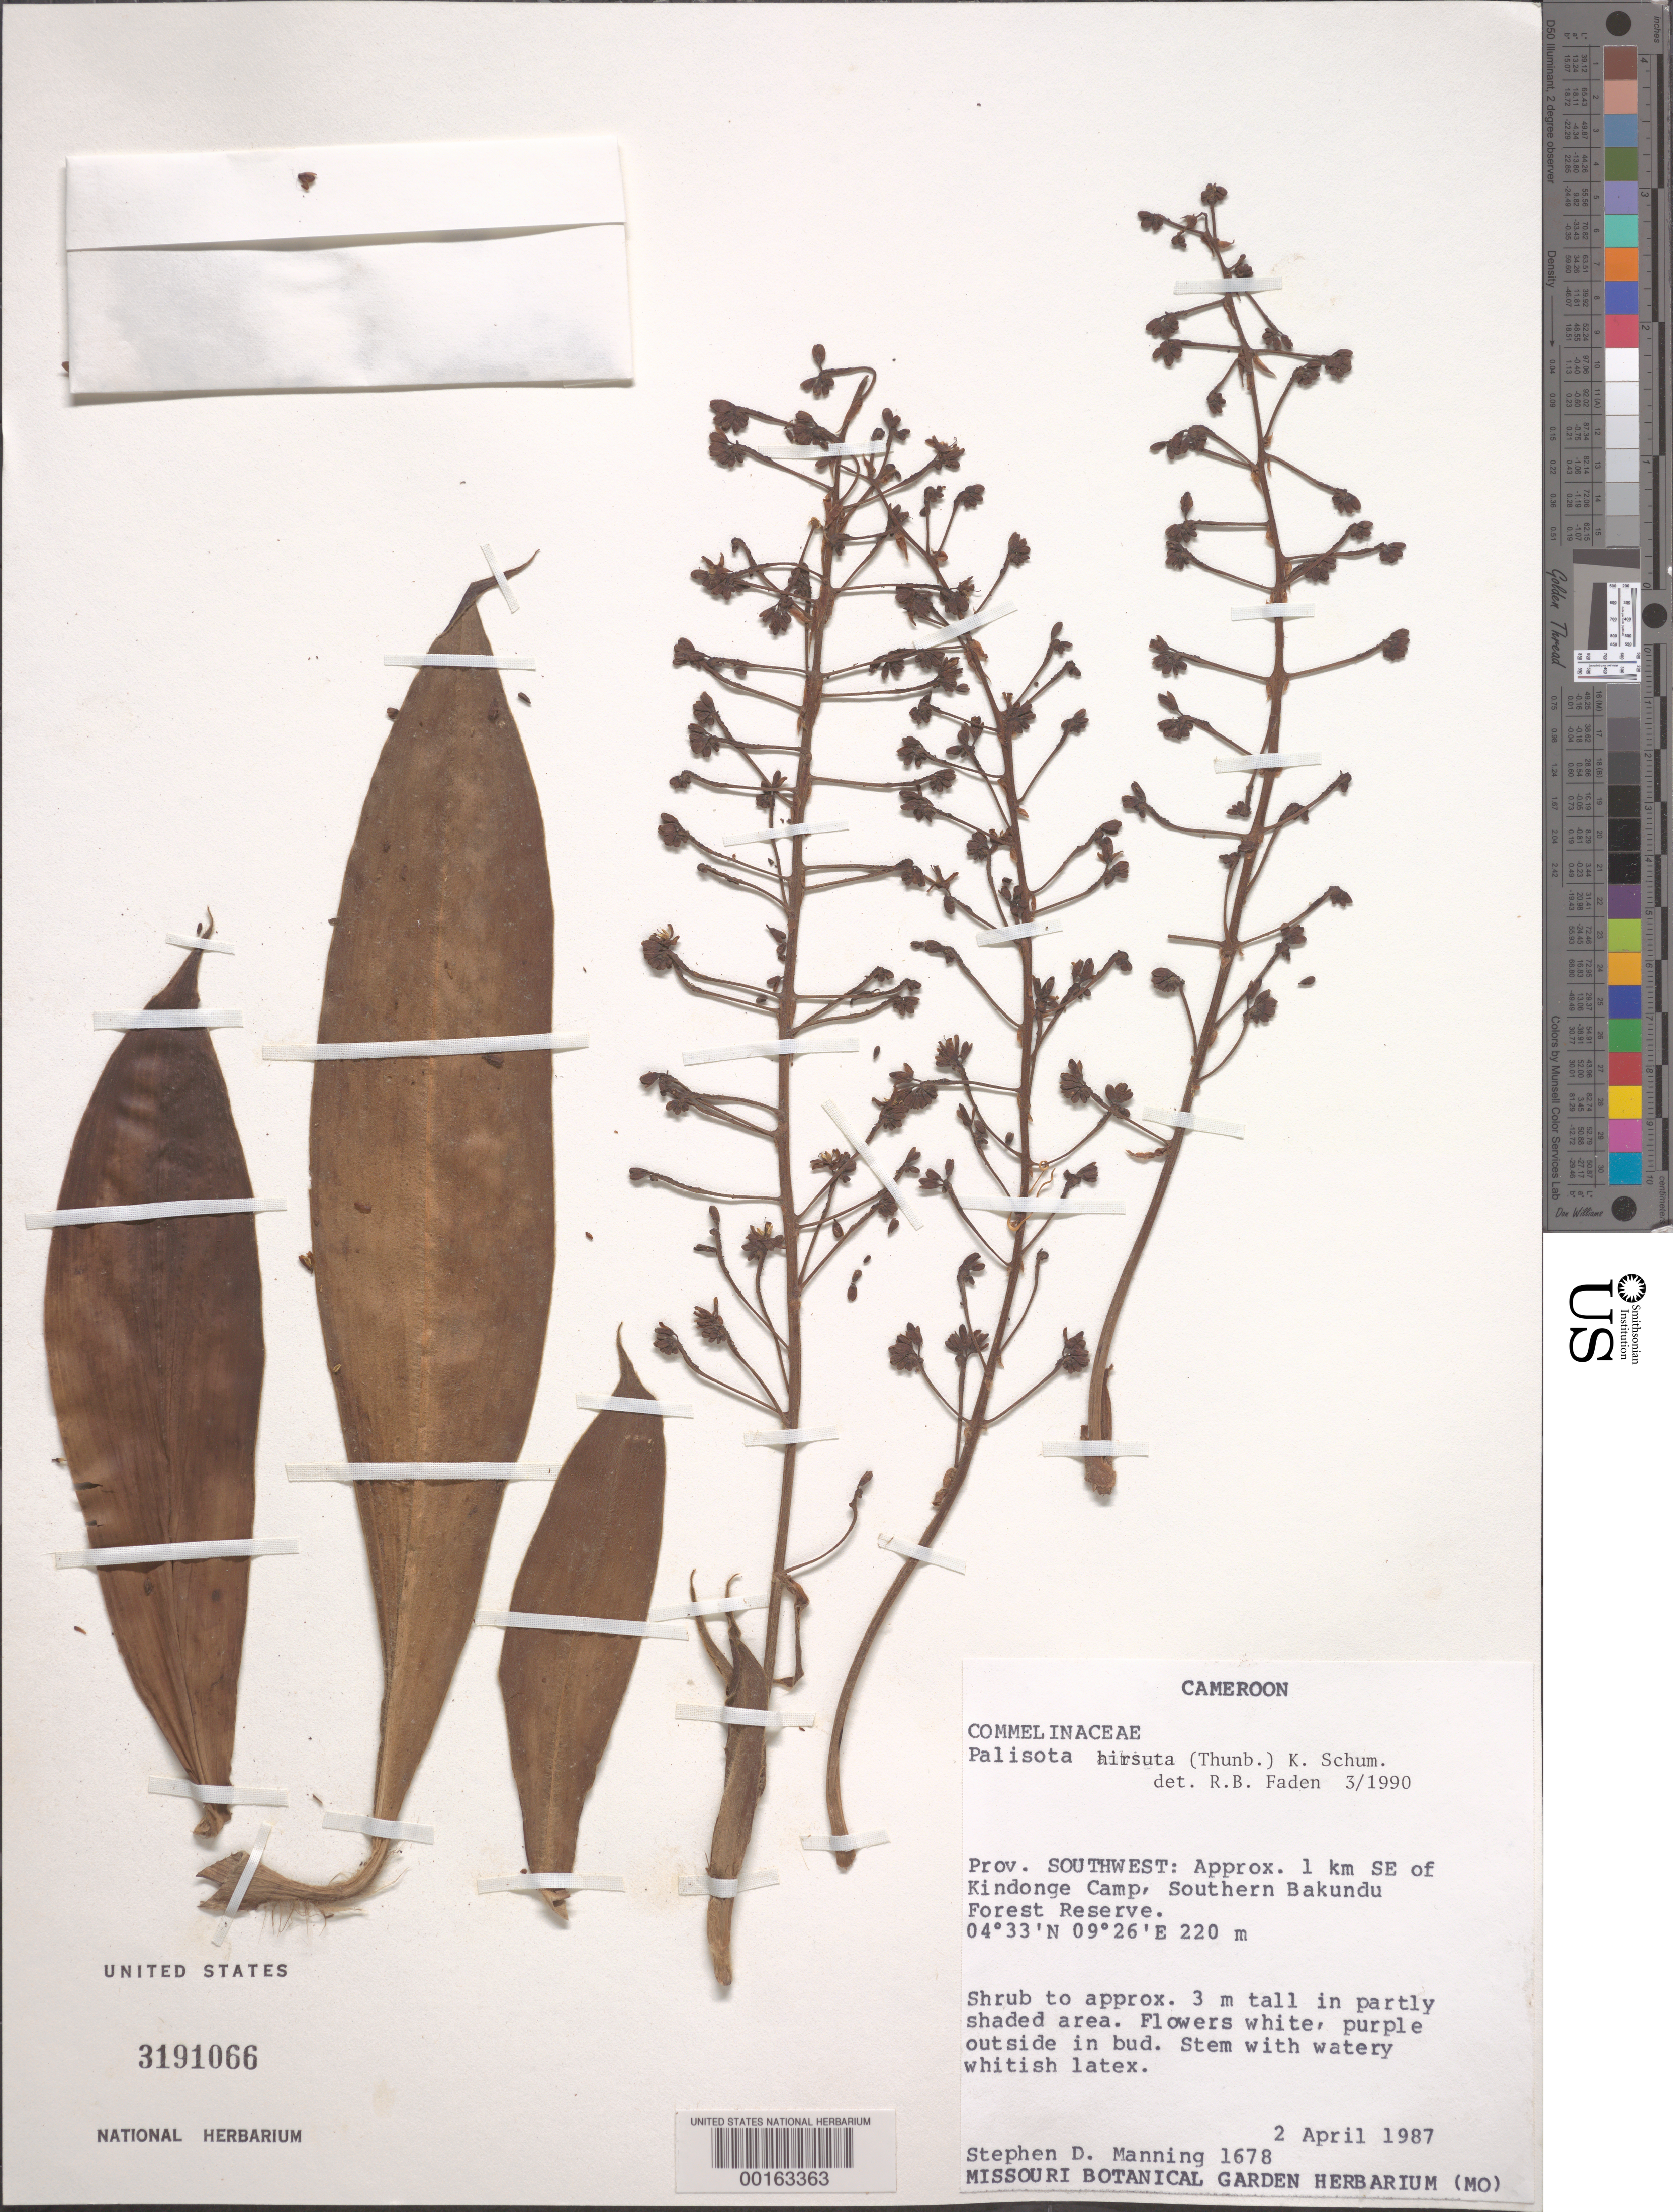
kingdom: Plantae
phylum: Tracheophyta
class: Liliopsida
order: Commelinales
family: Commelinaceae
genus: Palisota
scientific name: Palisota hirsuta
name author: (Thunb.) K. Schum.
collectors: S. Manning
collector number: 1678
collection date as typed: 02 Apr 1987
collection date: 1987-04-02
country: Cameroon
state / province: Sud-Ouest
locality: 1 km se of kindonge camp, southern bakundu forest reserve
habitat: In partly shaded area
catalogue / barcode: US 3191066